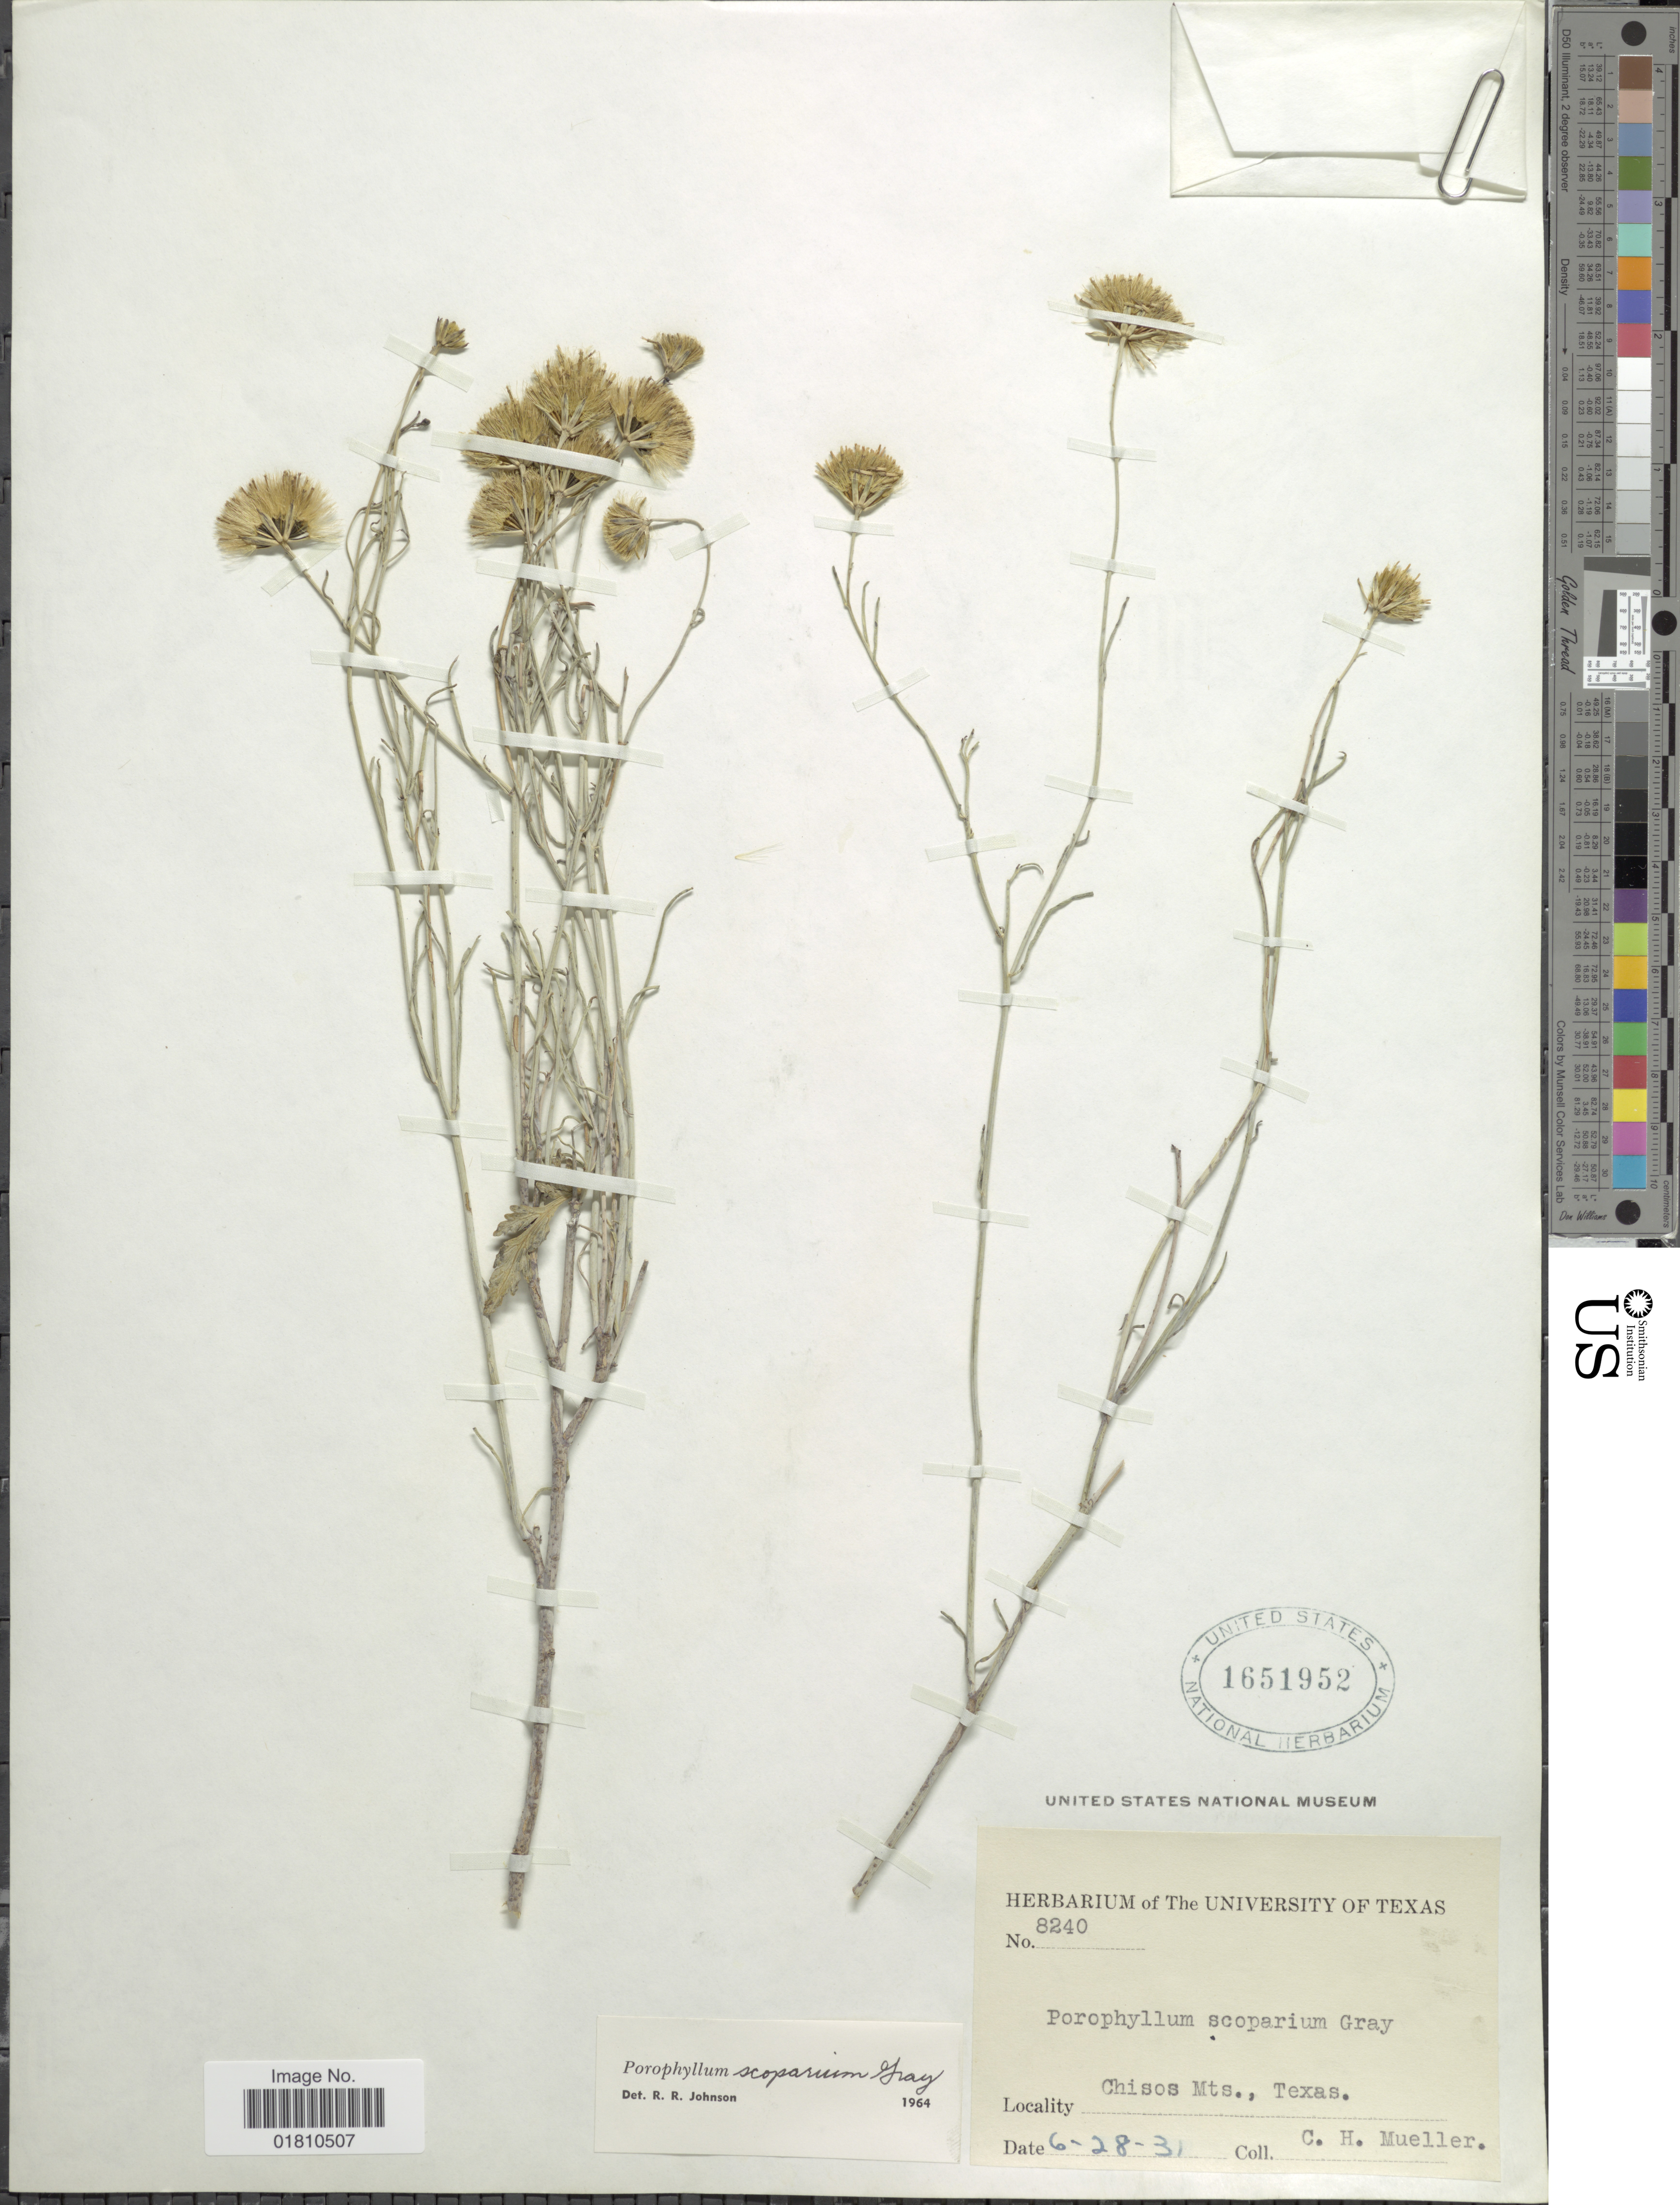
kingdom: Plantae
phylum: Tracheophyta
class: Magnoliopsida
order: Asterales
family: Asteraceae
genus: Porophyllum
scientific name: Porophyllum scoparium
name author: A. Gray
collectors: C. H. Mueller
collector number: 8240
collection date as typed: Transcribed d/m/y: 28/6/31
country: United States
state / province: Texas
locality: Chisos Mts.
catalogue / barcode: US 1651952